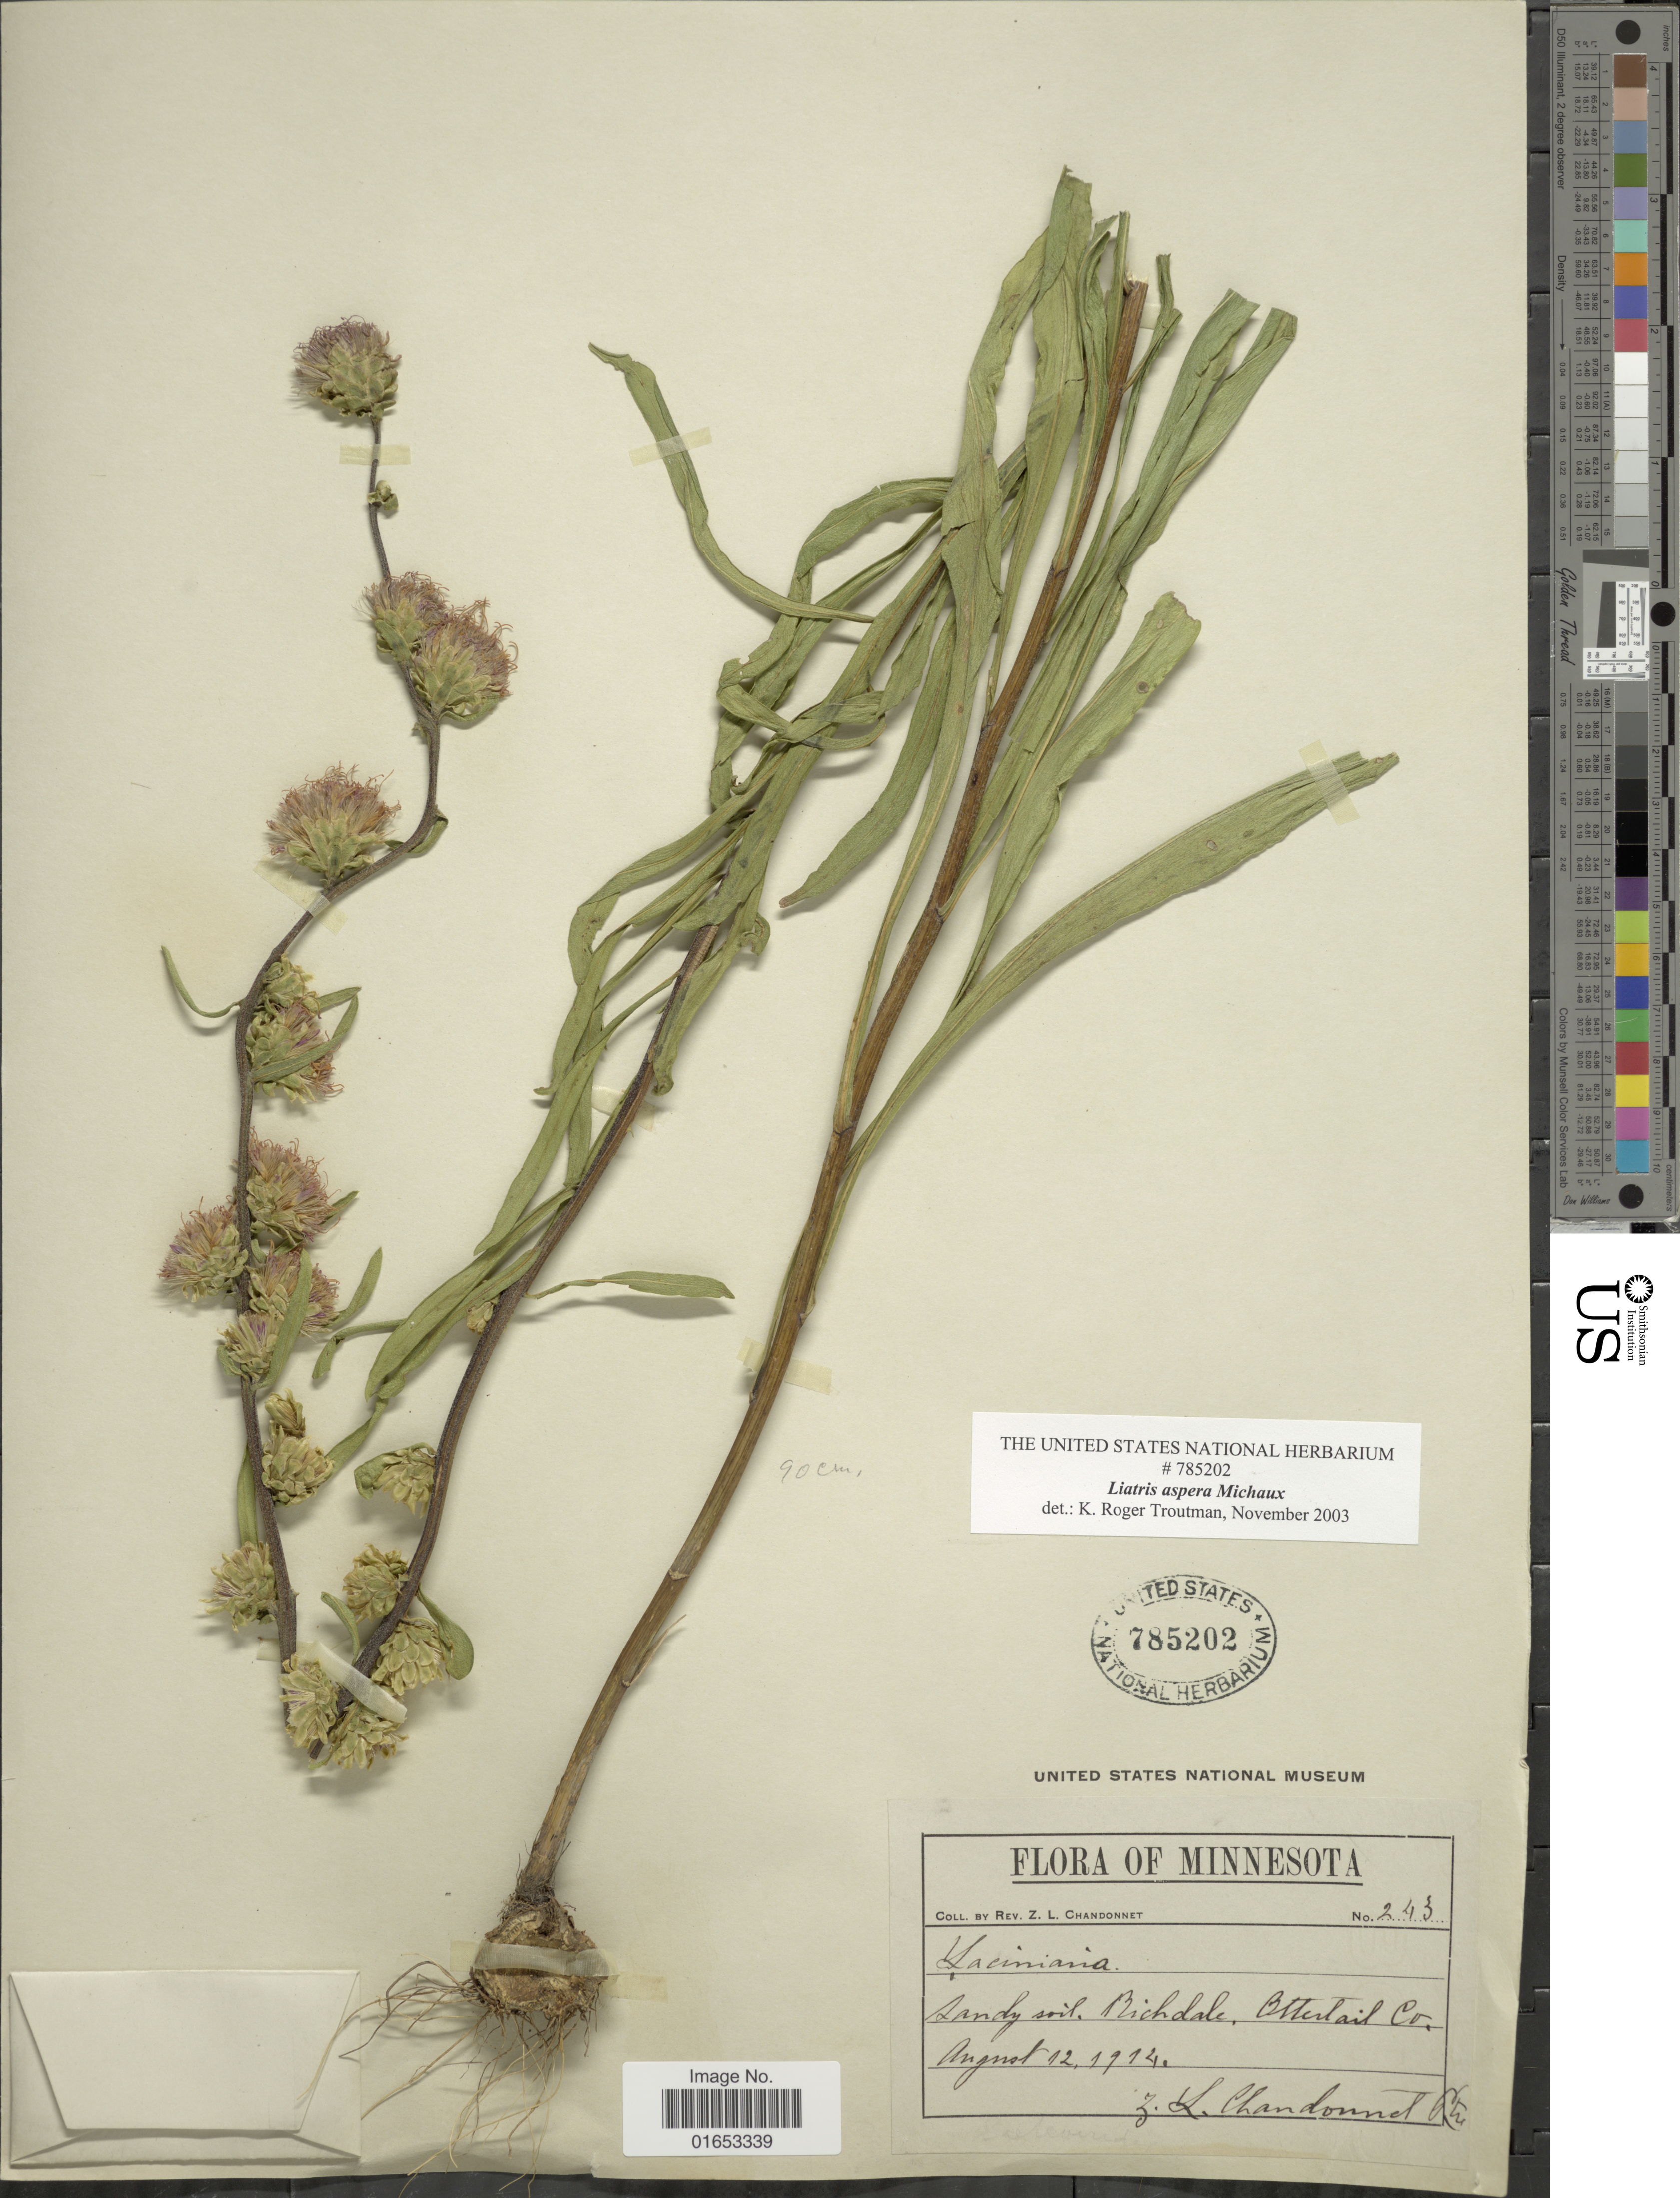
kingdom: Plantae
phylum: Tracheophyta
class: Magnoliopsida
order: Asterales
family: Asteraceae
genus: Liatris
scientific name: Liatris aspera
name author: Michx.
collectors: Z. Chandonnet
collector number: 243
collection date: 1914-08-12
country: United States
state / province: Minnesota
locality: Richdale, Otter tail Co.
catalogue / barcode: US 785202